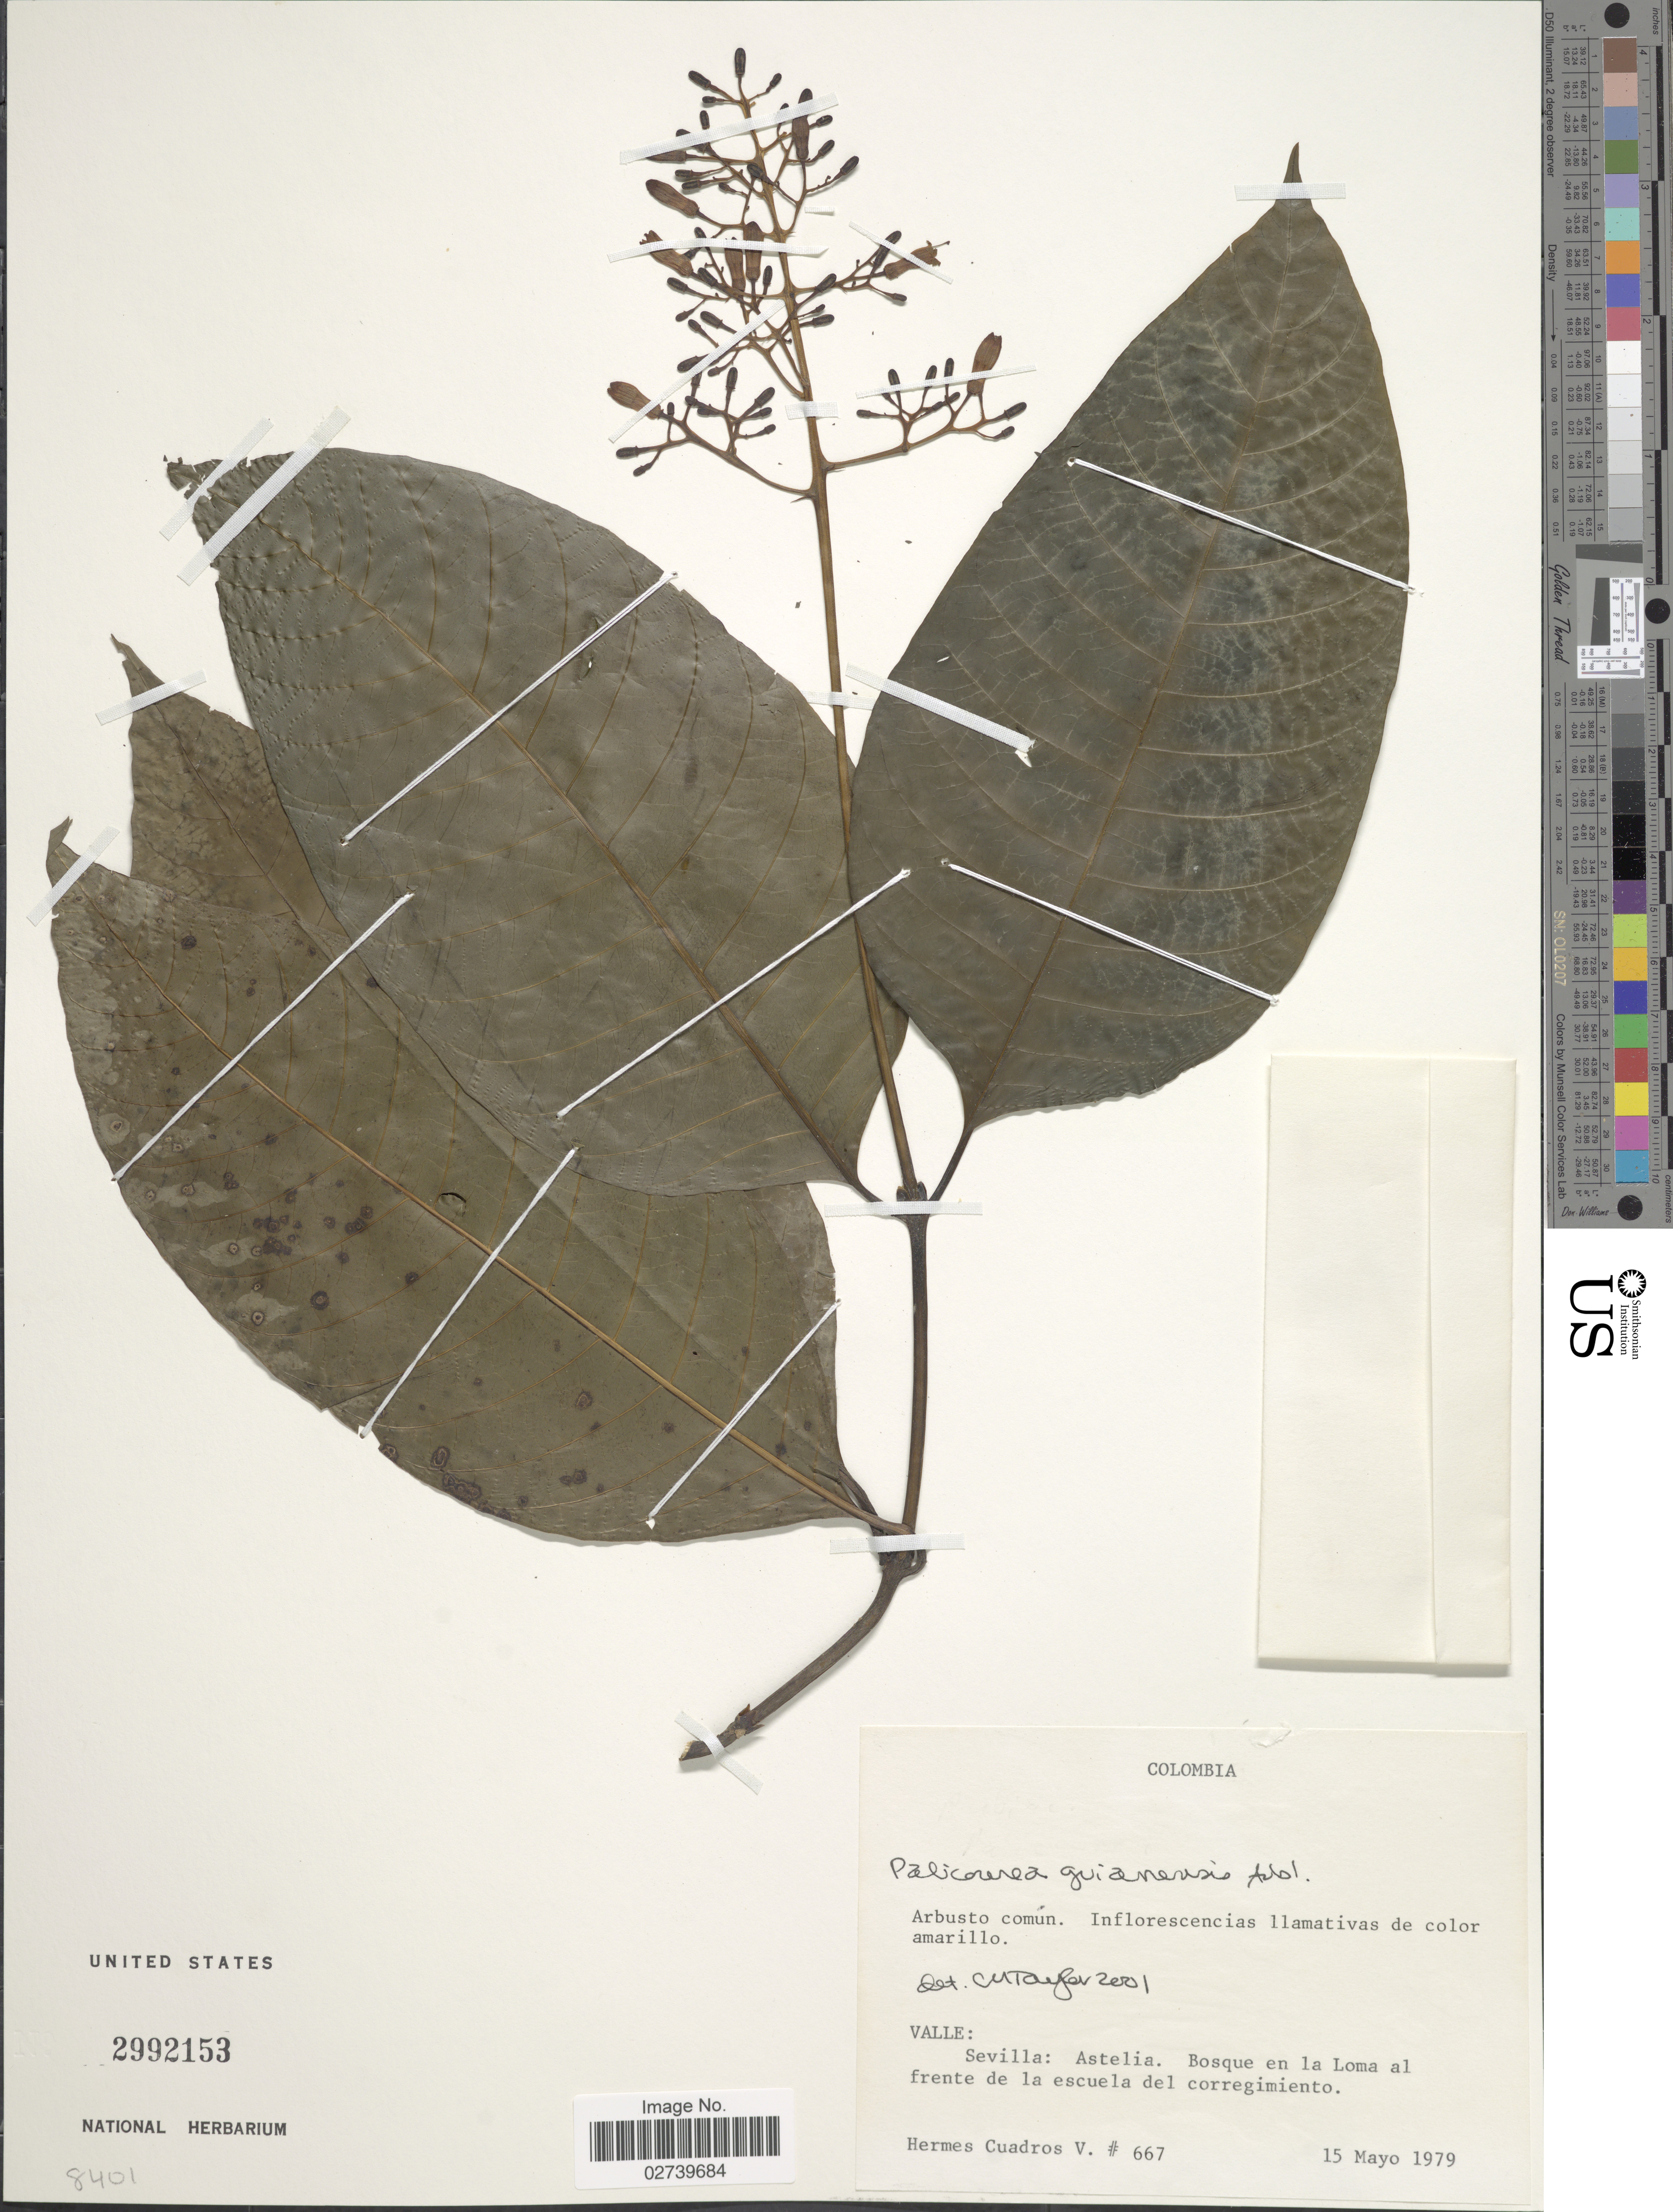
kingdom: Plantae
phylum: Tracheophyta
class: Magnoliopsida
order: Gentianales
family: Rubiaceae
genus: Palicourea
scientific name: Palicourea guianensis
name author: Aubl.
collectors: H. Cuadros V.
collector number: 667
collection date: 1979-05-15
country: Colombia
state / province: Valle del Cauca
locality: Valle: Sevilla: Astelia. Bosque en la Loma al frente de la escuela del corregimiento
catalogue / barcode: US 2992153